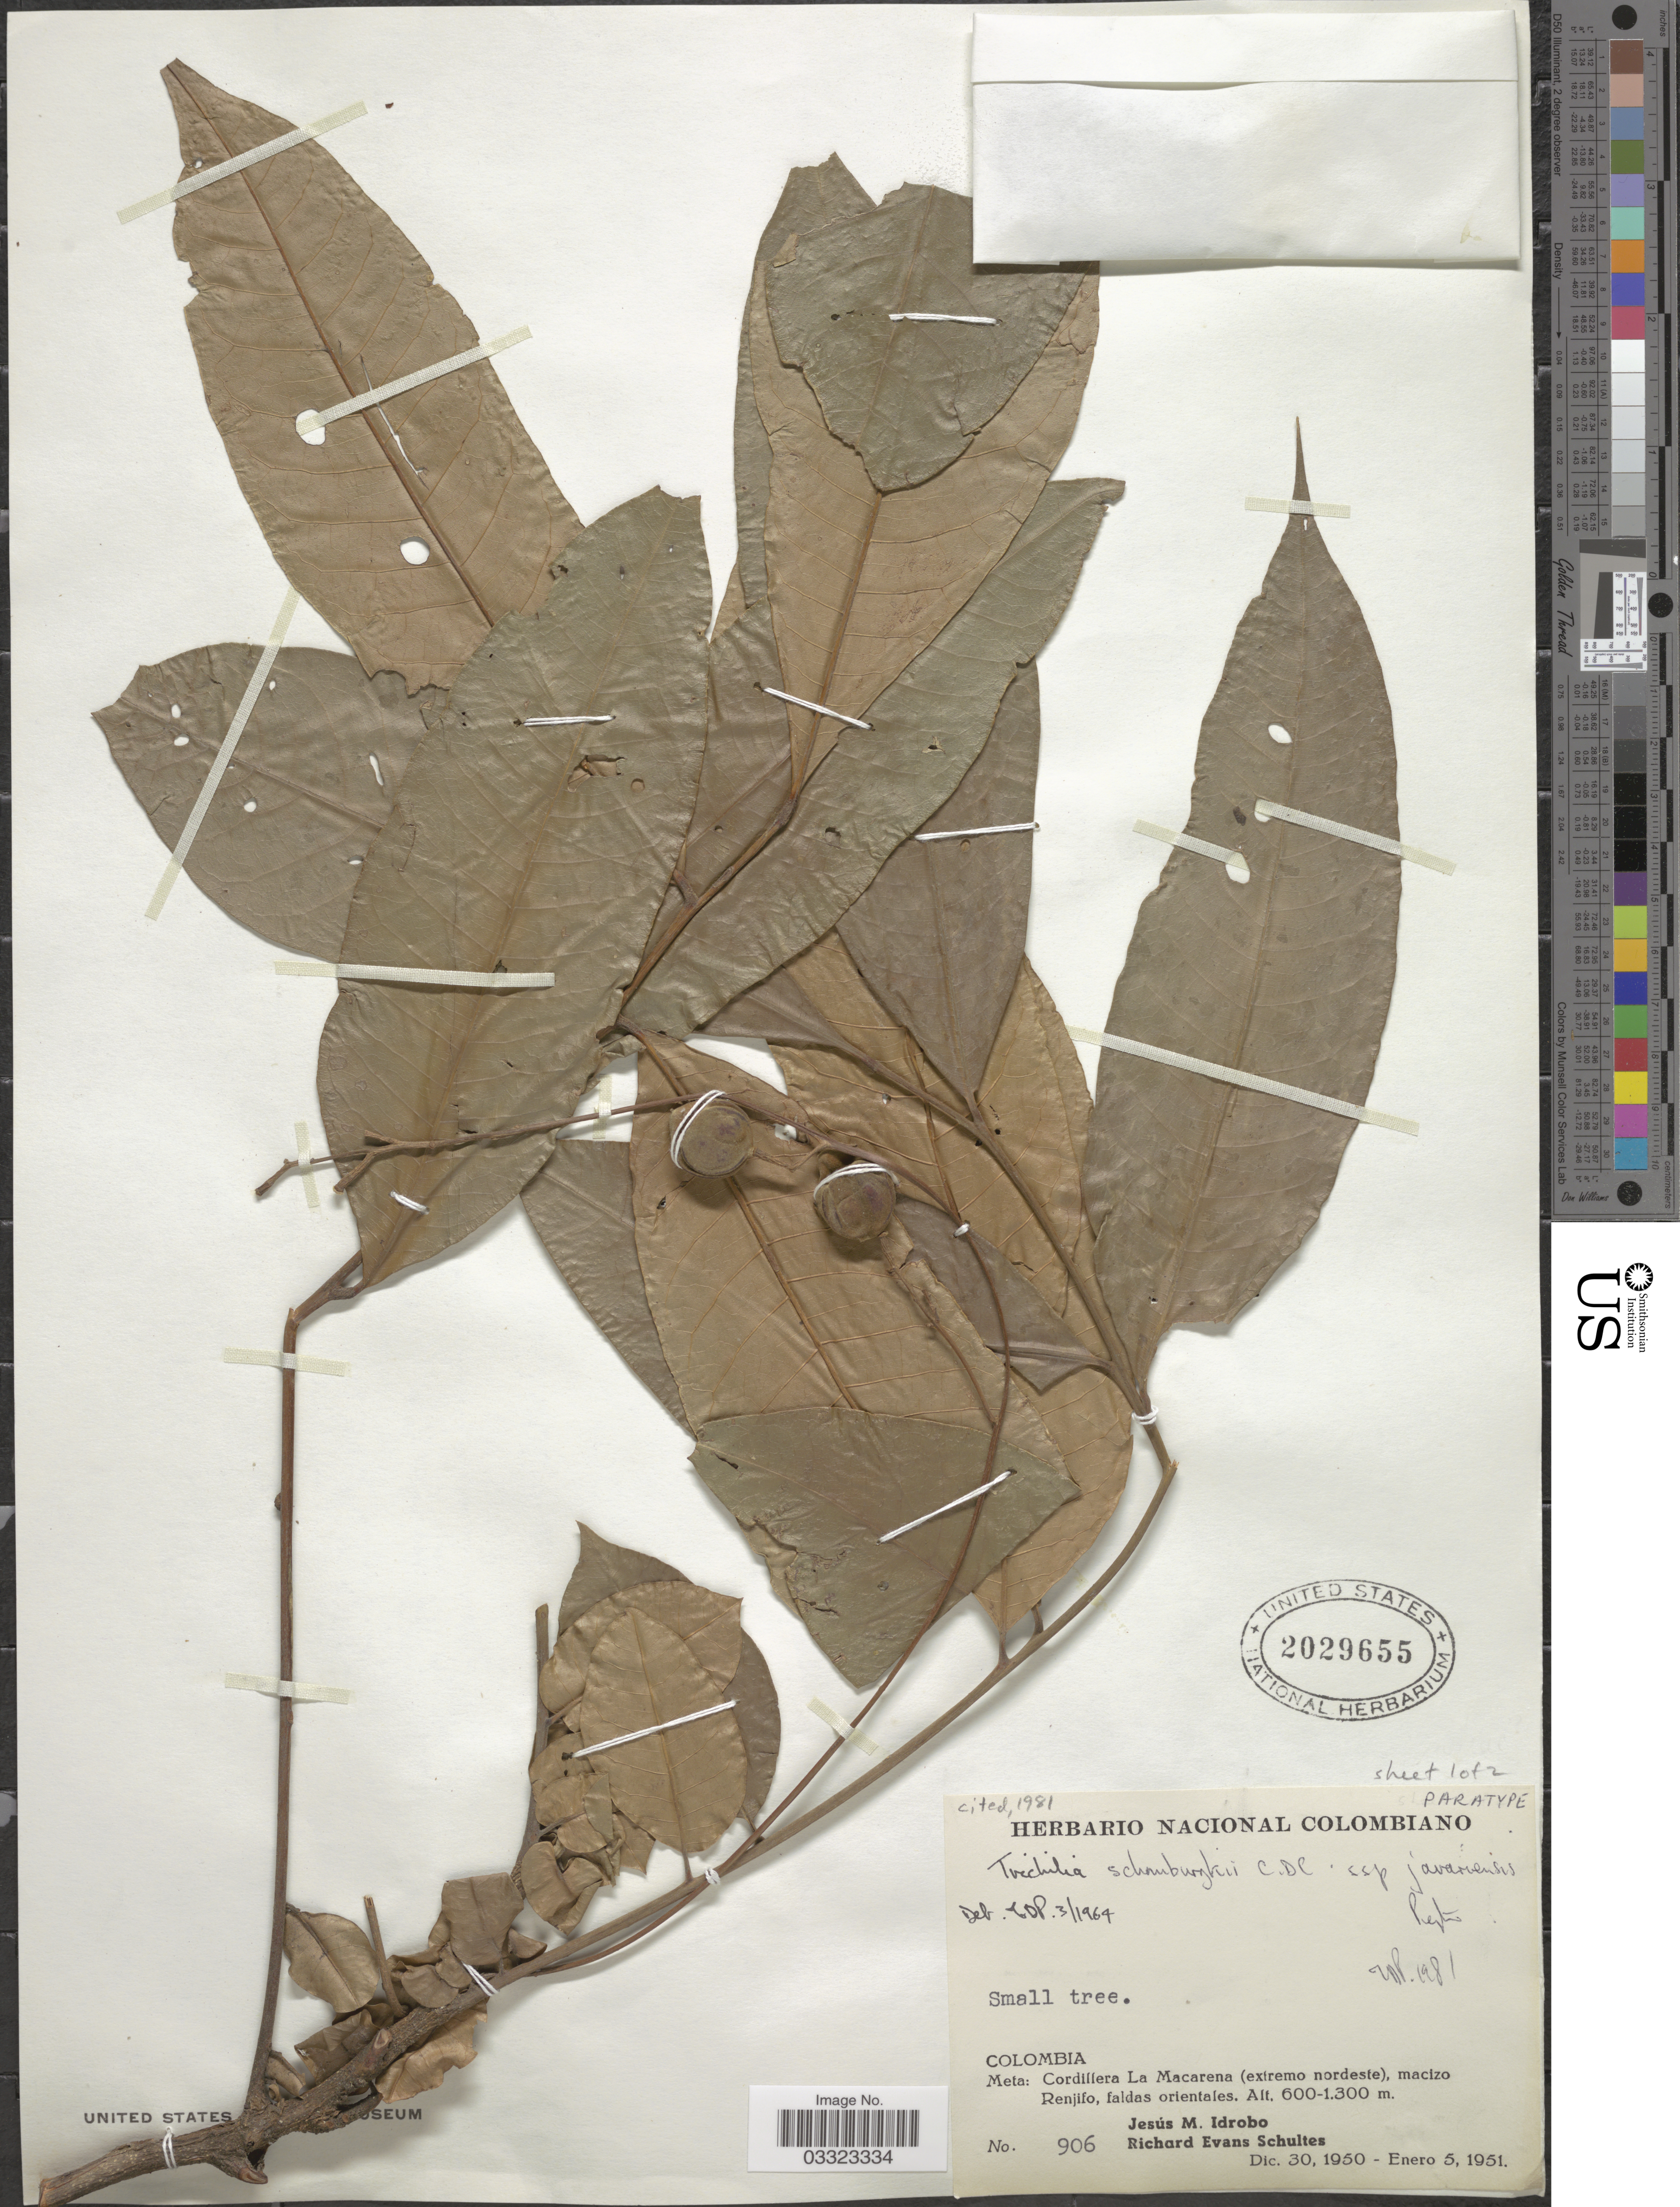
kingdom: Plantae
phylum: Tracheophyta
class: Magnoliopsida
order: Sapindales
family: Meliaceae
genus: Trichilia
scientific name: Trichilia schomburgkii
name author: C. DC.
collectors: J. M. Idrobo & R. E. Schultes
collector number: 906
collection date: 1950-12-30/1951-01-05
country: Colombia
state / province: Meta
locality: Cordillera La Macarena (extremo nordeste), macizo Renjifo, faldas orientales.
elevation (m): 600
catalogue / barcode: US 2029655